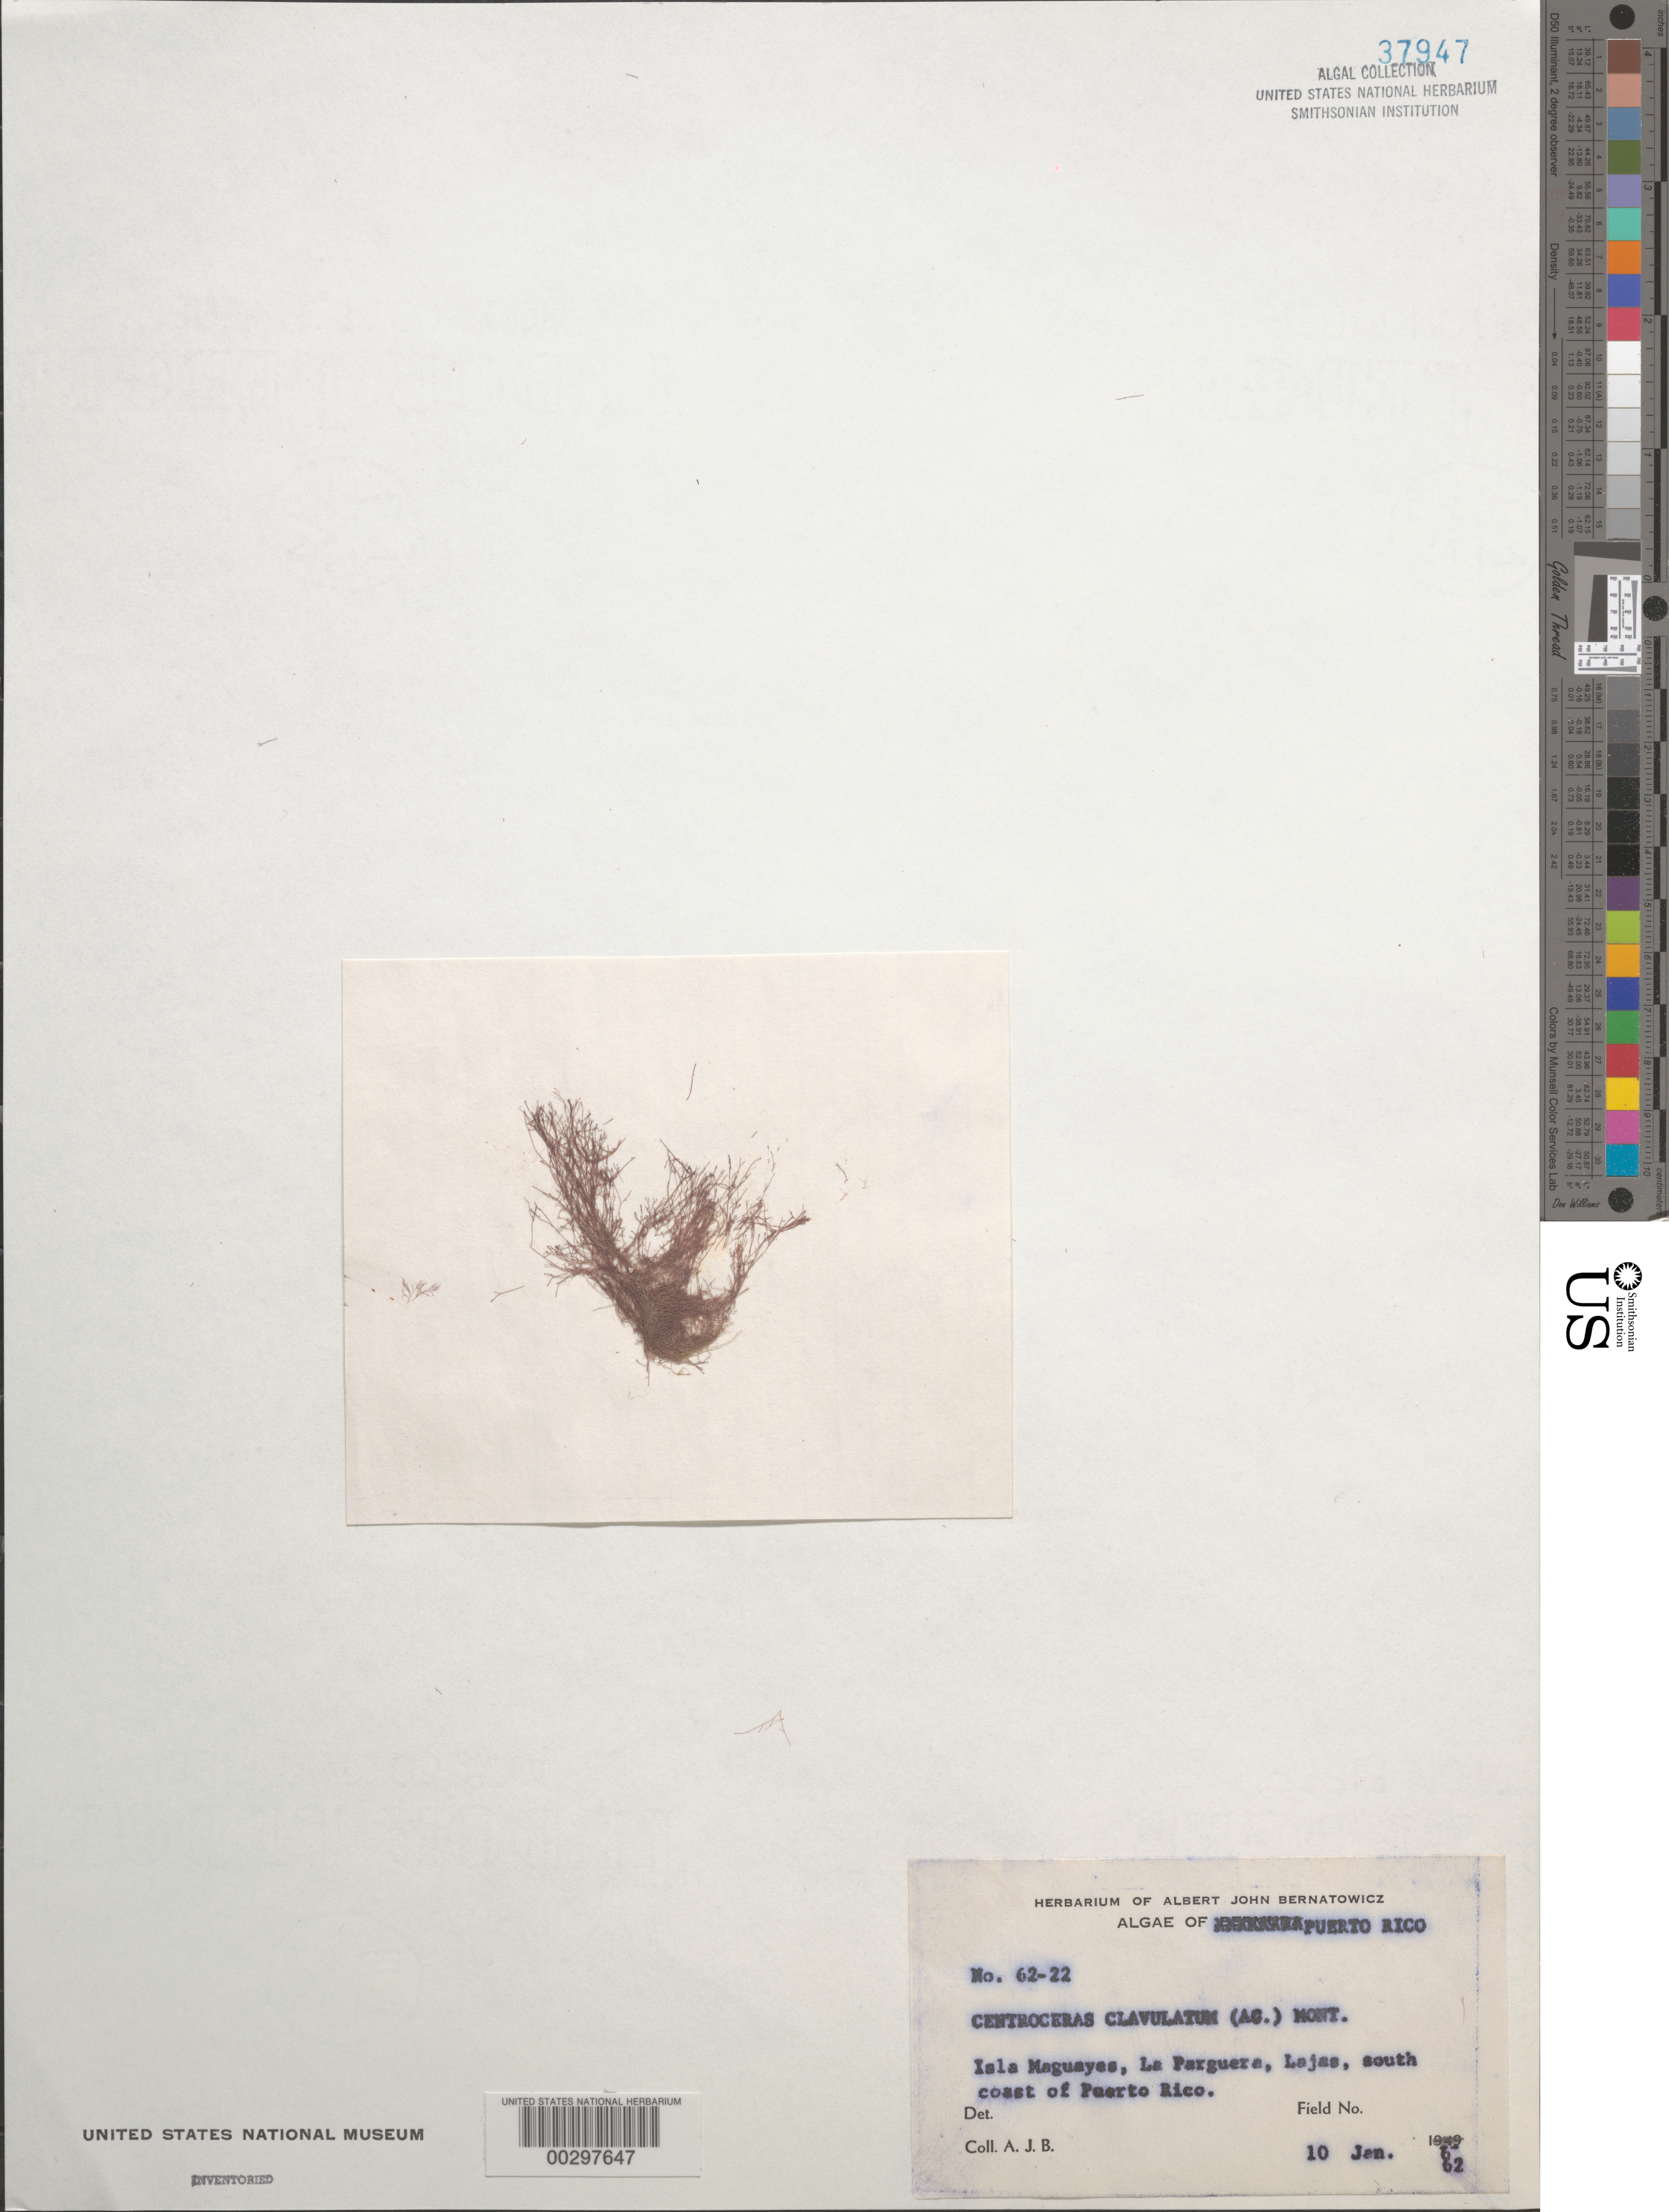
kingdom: Plantae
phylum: Rhodophyta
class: Florideophyceae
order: Ceramiales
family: Ceramiaceae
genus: Centroceras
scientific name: Centroceras clavulatum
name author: (C. Agardh) Mont.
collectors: A. Bernatowicz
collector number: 62-22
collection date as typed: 10 Jan 1962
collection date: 1962-01-10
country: Puerto Rico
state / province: Lajas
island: Isla Maguayes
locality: La Parguera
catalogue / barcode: US 37947